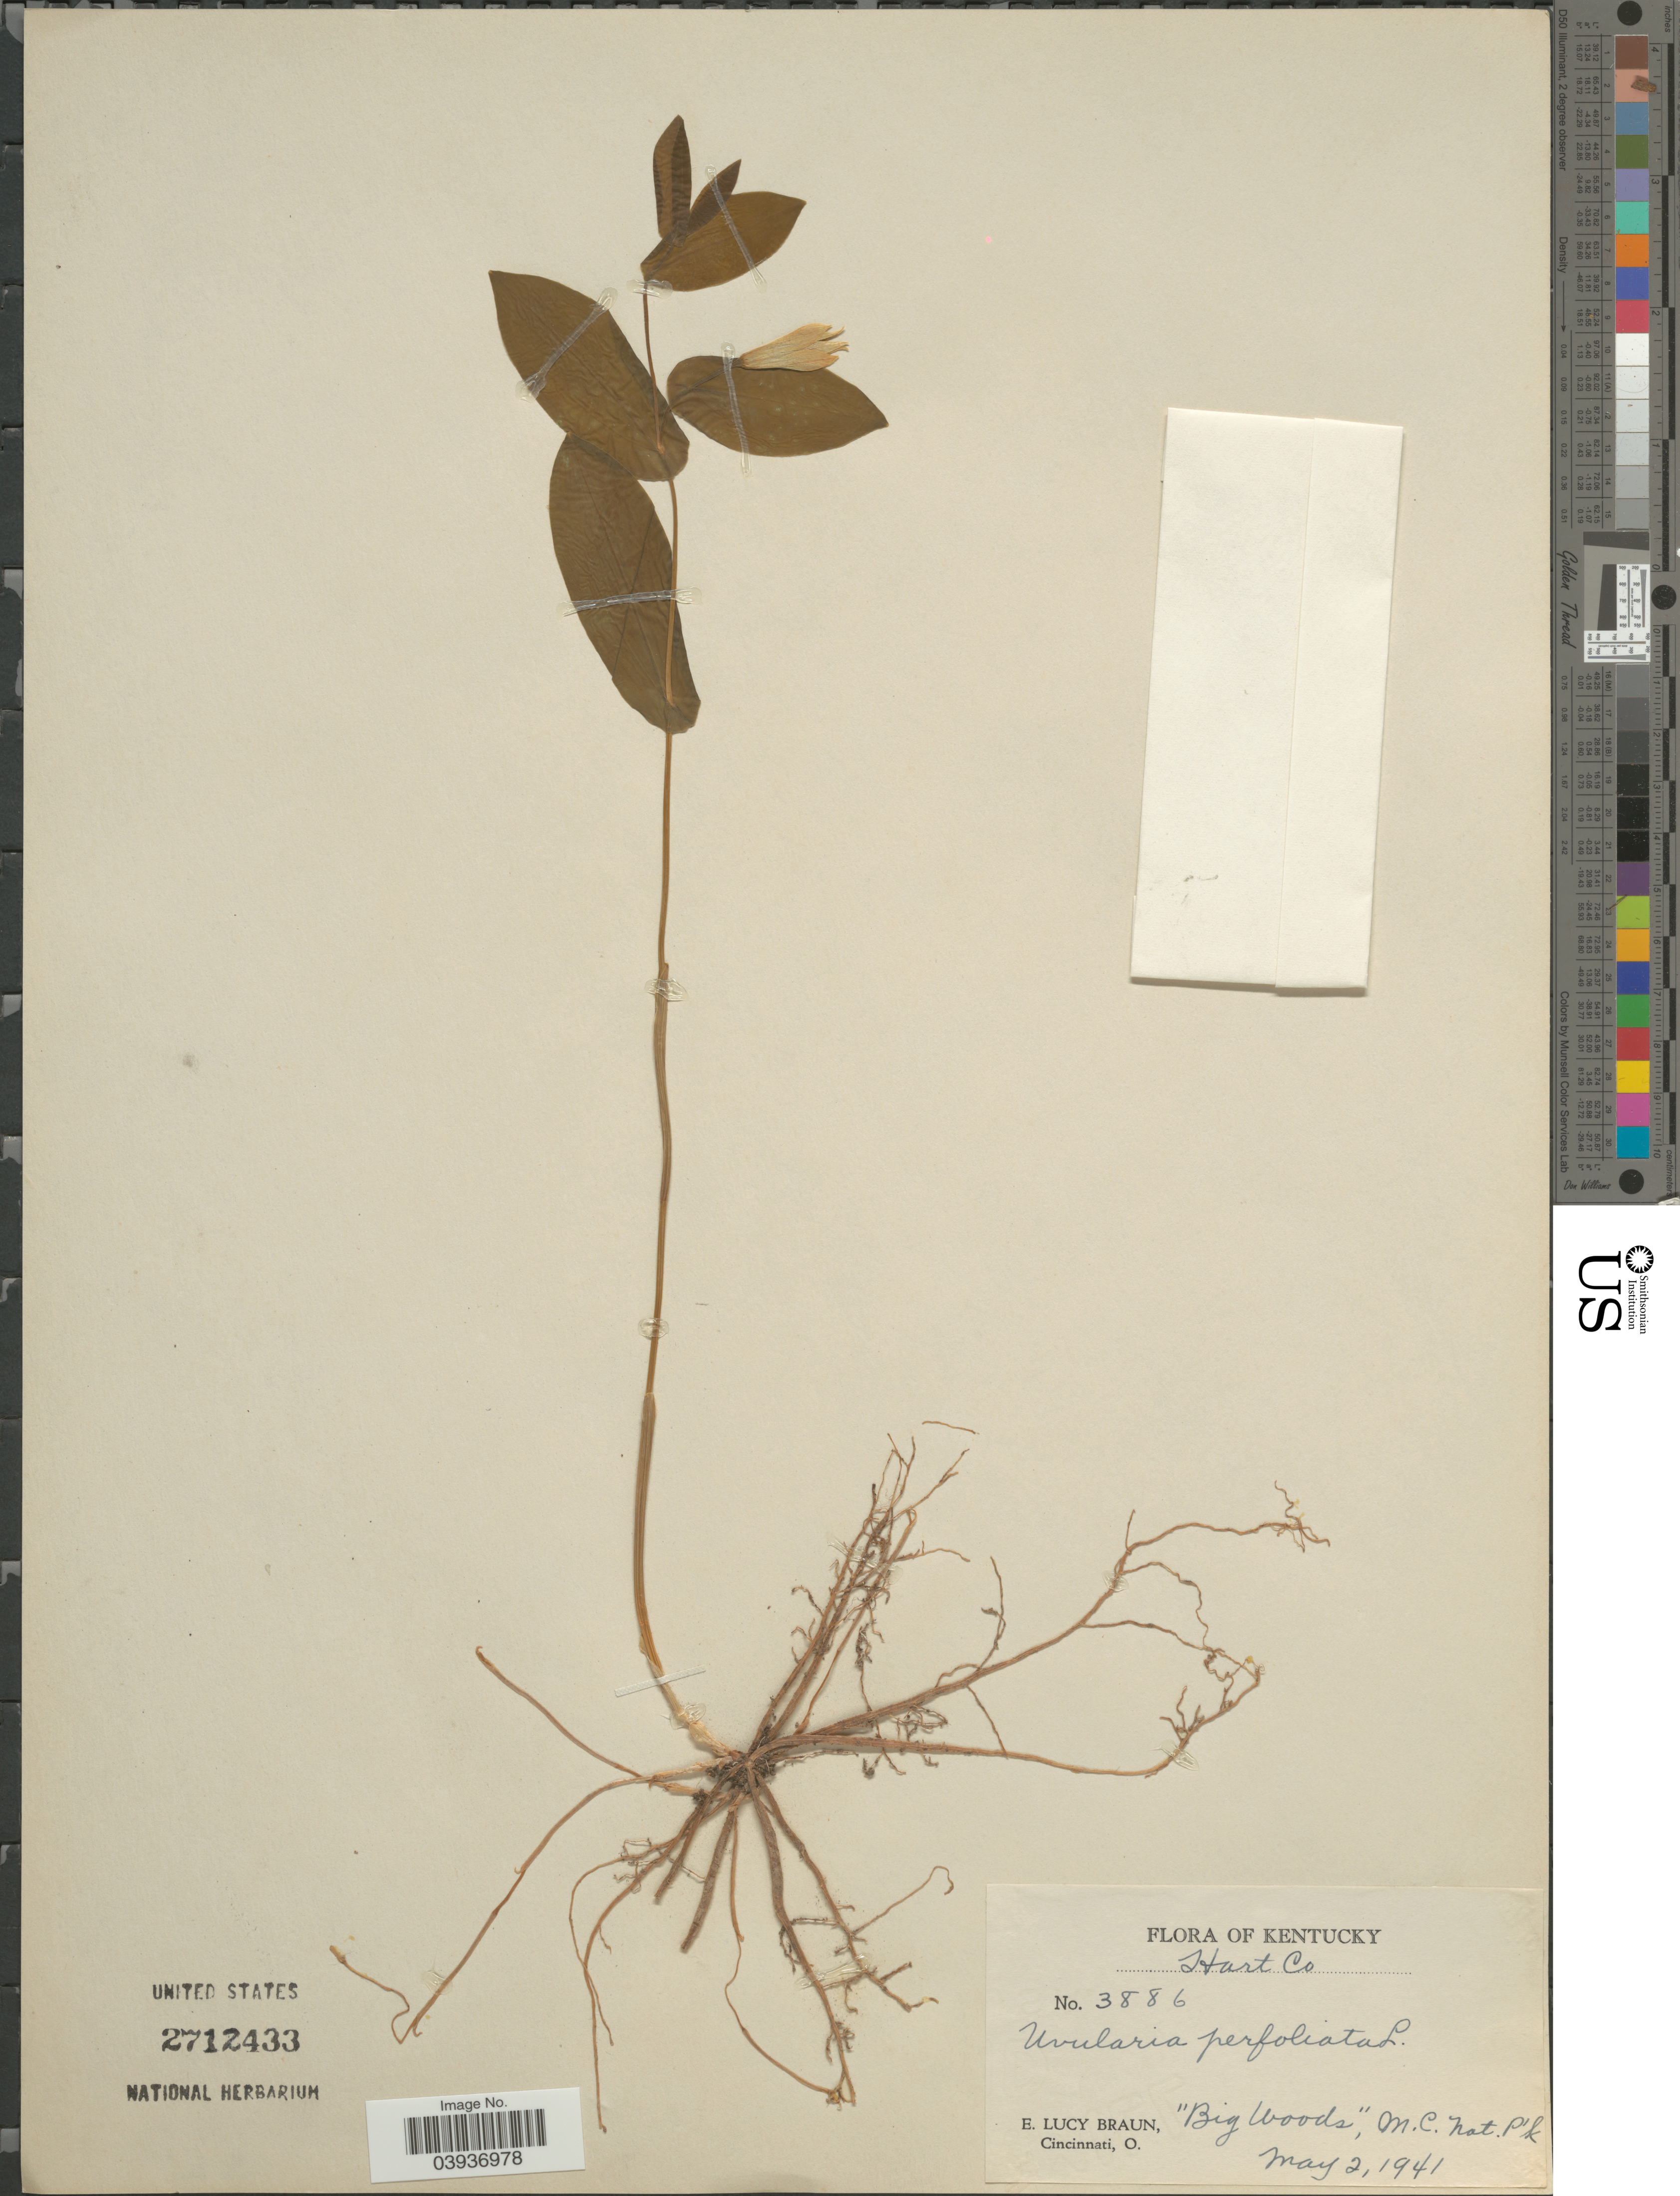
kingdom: Plantae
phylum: Tracheophyta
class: Liliopsida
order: Liliales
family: Colchicaceae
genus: Uvularia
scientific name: Uvularia perfoliata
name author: L.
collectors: E. L. Braun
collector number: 3886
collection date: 1941-05-02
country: United States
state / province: Kentucky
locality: Hart Co. "Big Woods", On .C. Nat. P'k.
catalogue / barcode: US 2712433